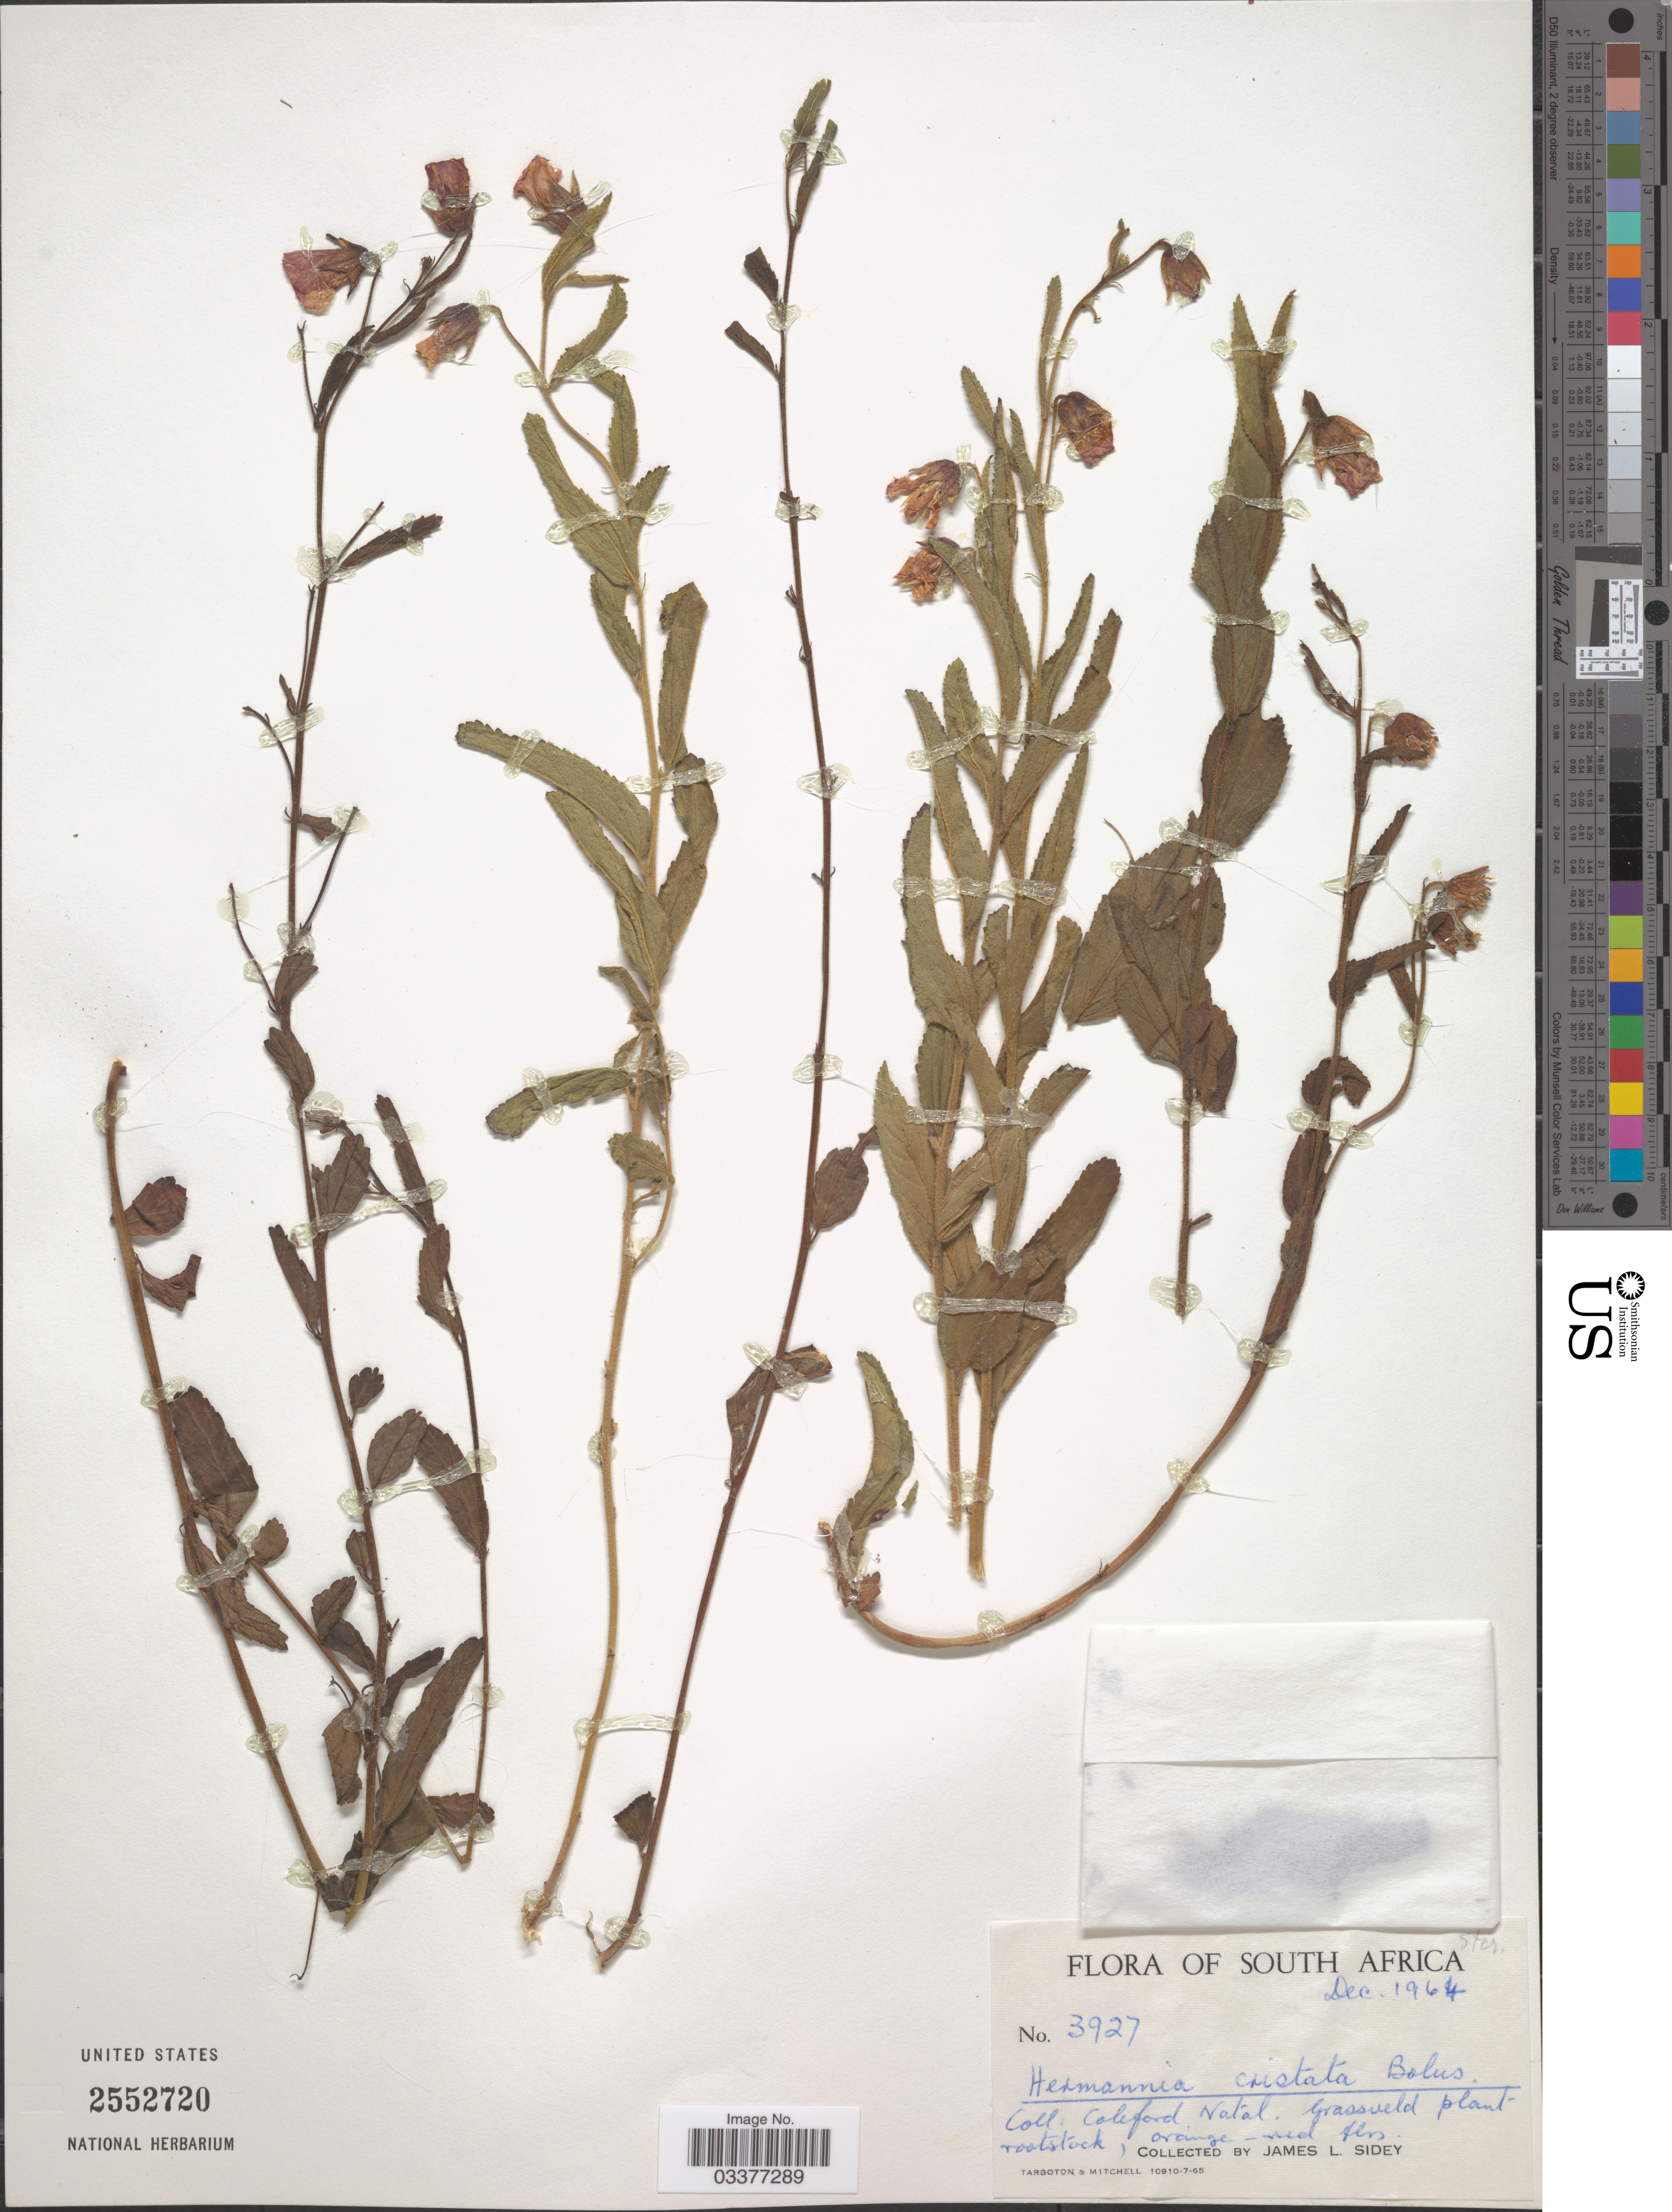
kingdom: Plantae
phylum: Tracheophyta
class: Magnoliopsida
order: Malvales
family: Malvaceae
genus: Hermannia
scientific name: Hermannia cristata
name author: Bolus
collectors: J. L. Sidey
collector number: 3927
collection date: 1964-12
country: South Africa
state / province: KwaZulu-Natal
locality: Caleford, Natal.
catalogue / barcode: US 2552720